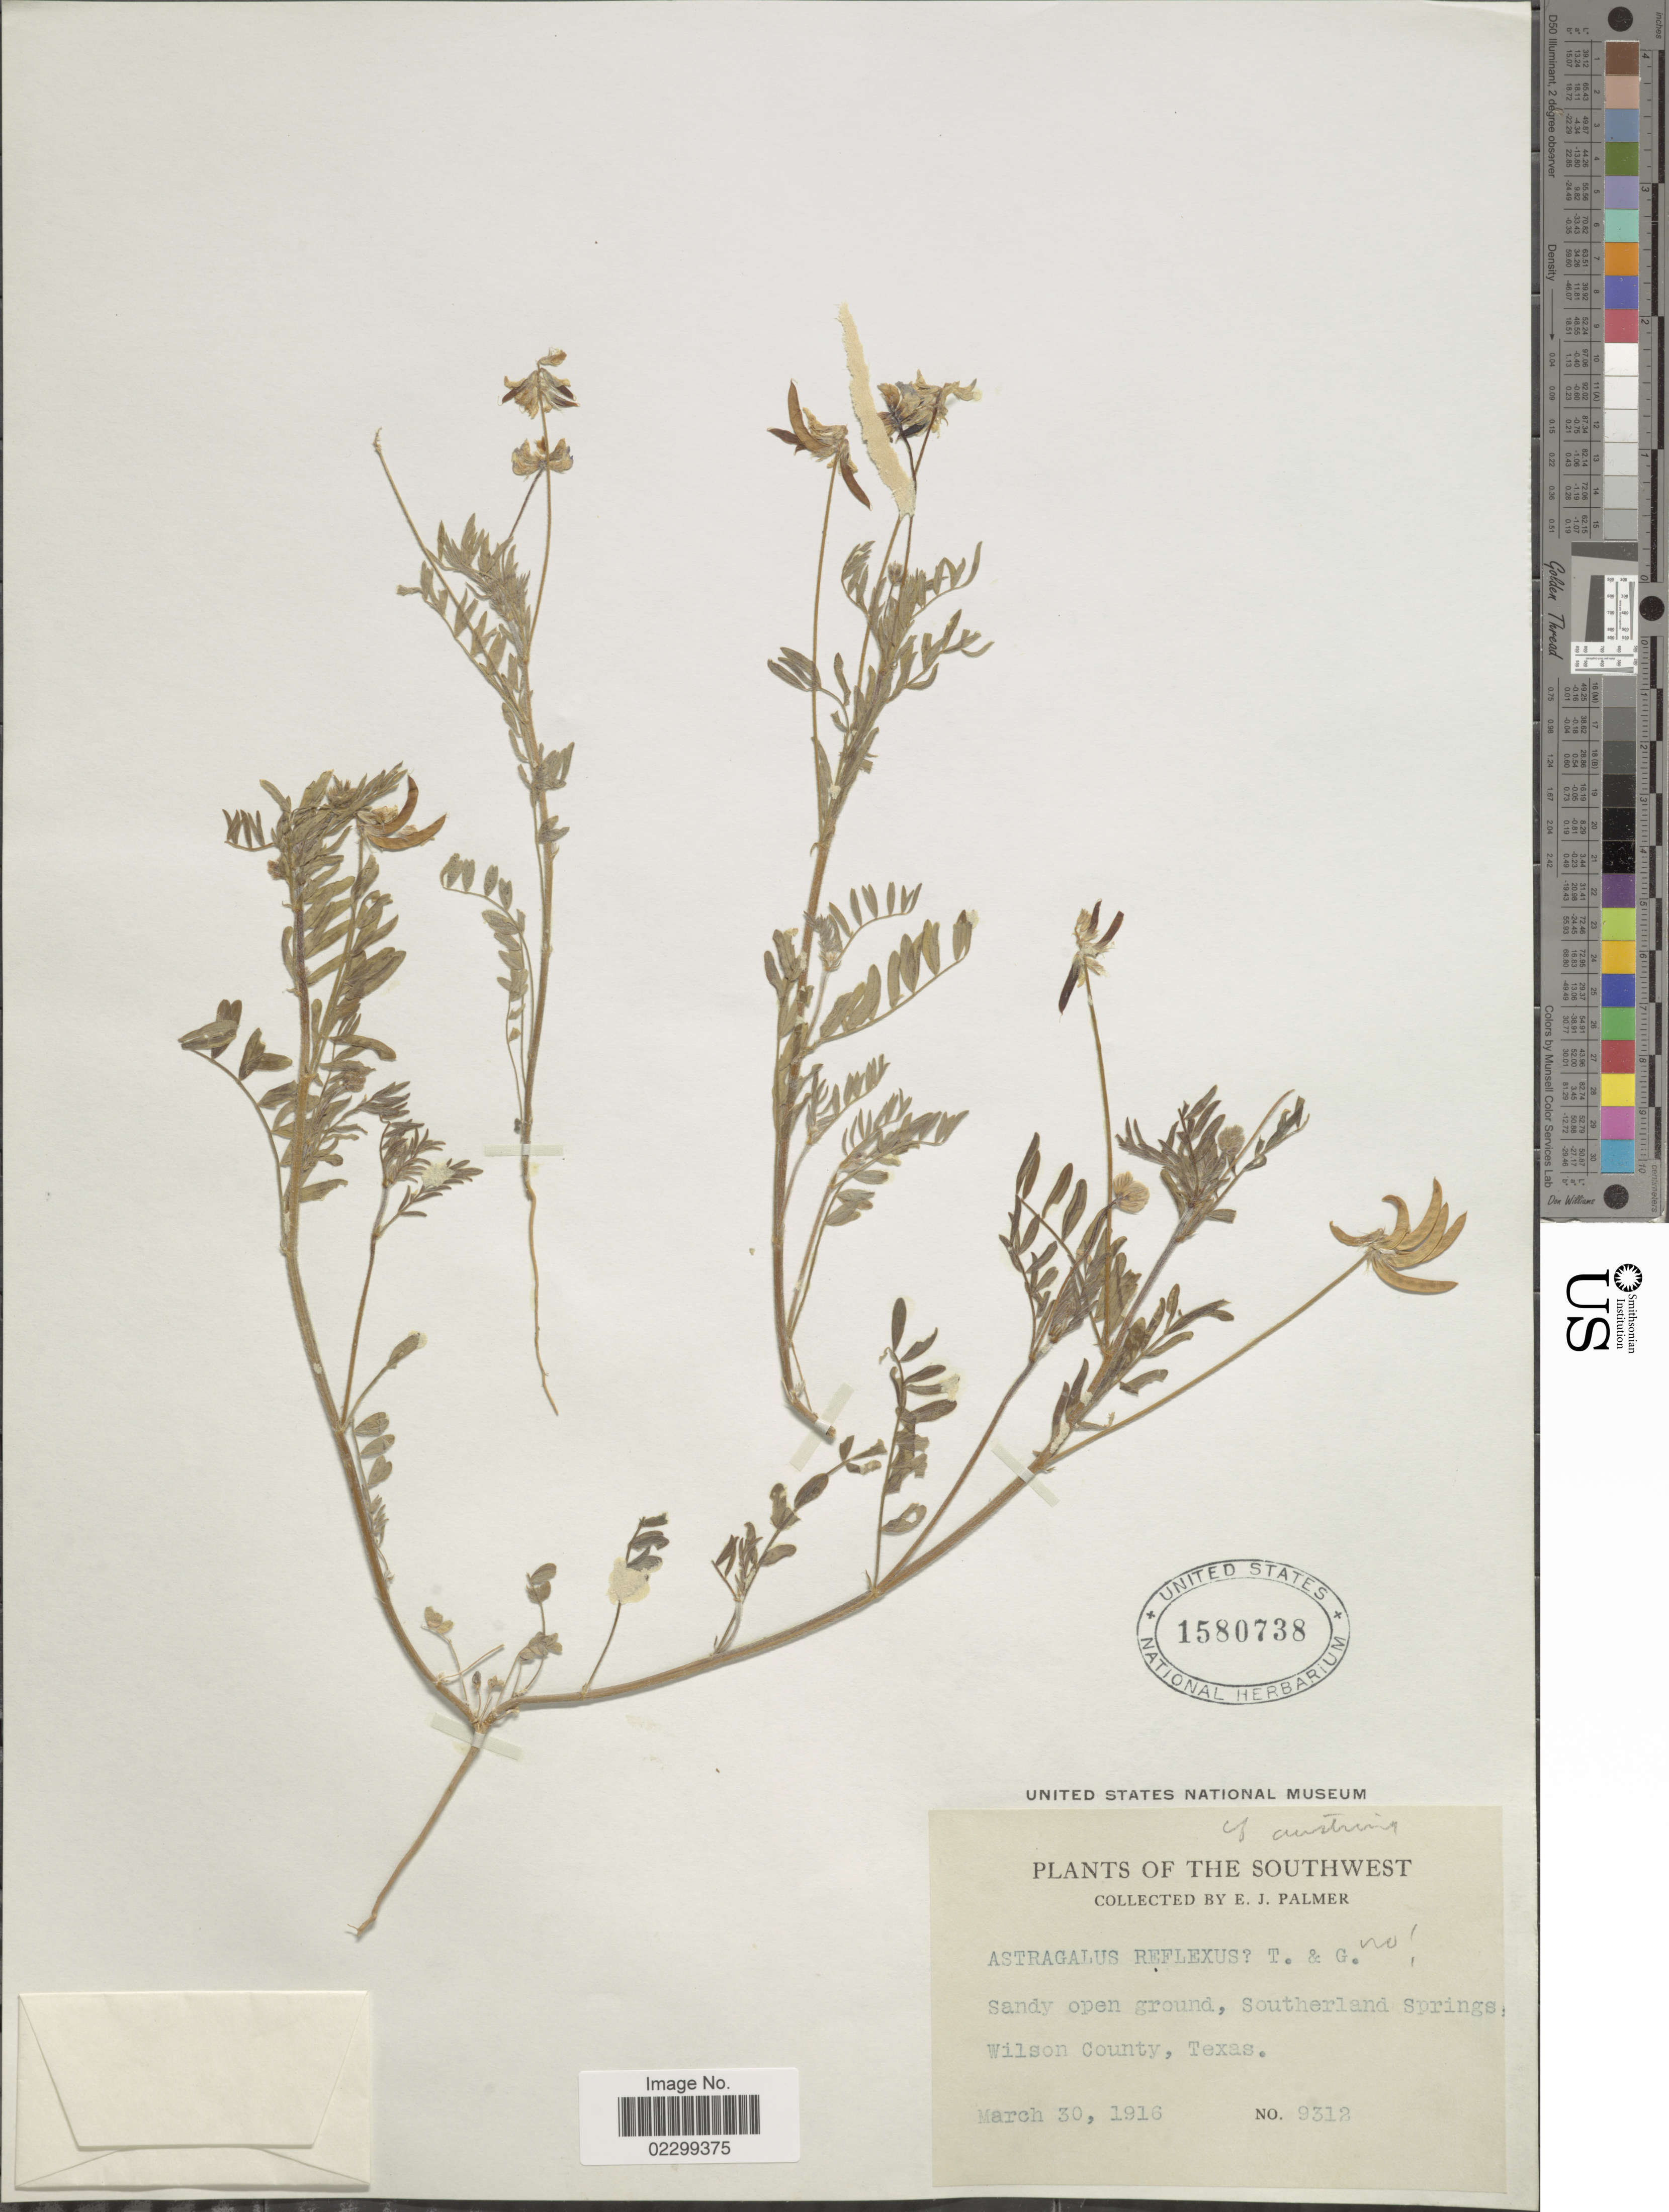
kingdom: Plantae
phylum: Tracheophyta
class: Magnoliopsida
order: Fabales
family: Fabaceae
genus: Astragalus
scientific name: Astragalus austrinus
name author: (Small) O.E. Schulz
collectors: E. J. Palmer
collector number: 9312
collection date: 1916-03-30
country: United States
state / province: Texas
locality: The Southwest, Southerland Springs, Wilson County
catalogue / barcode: US 1580738